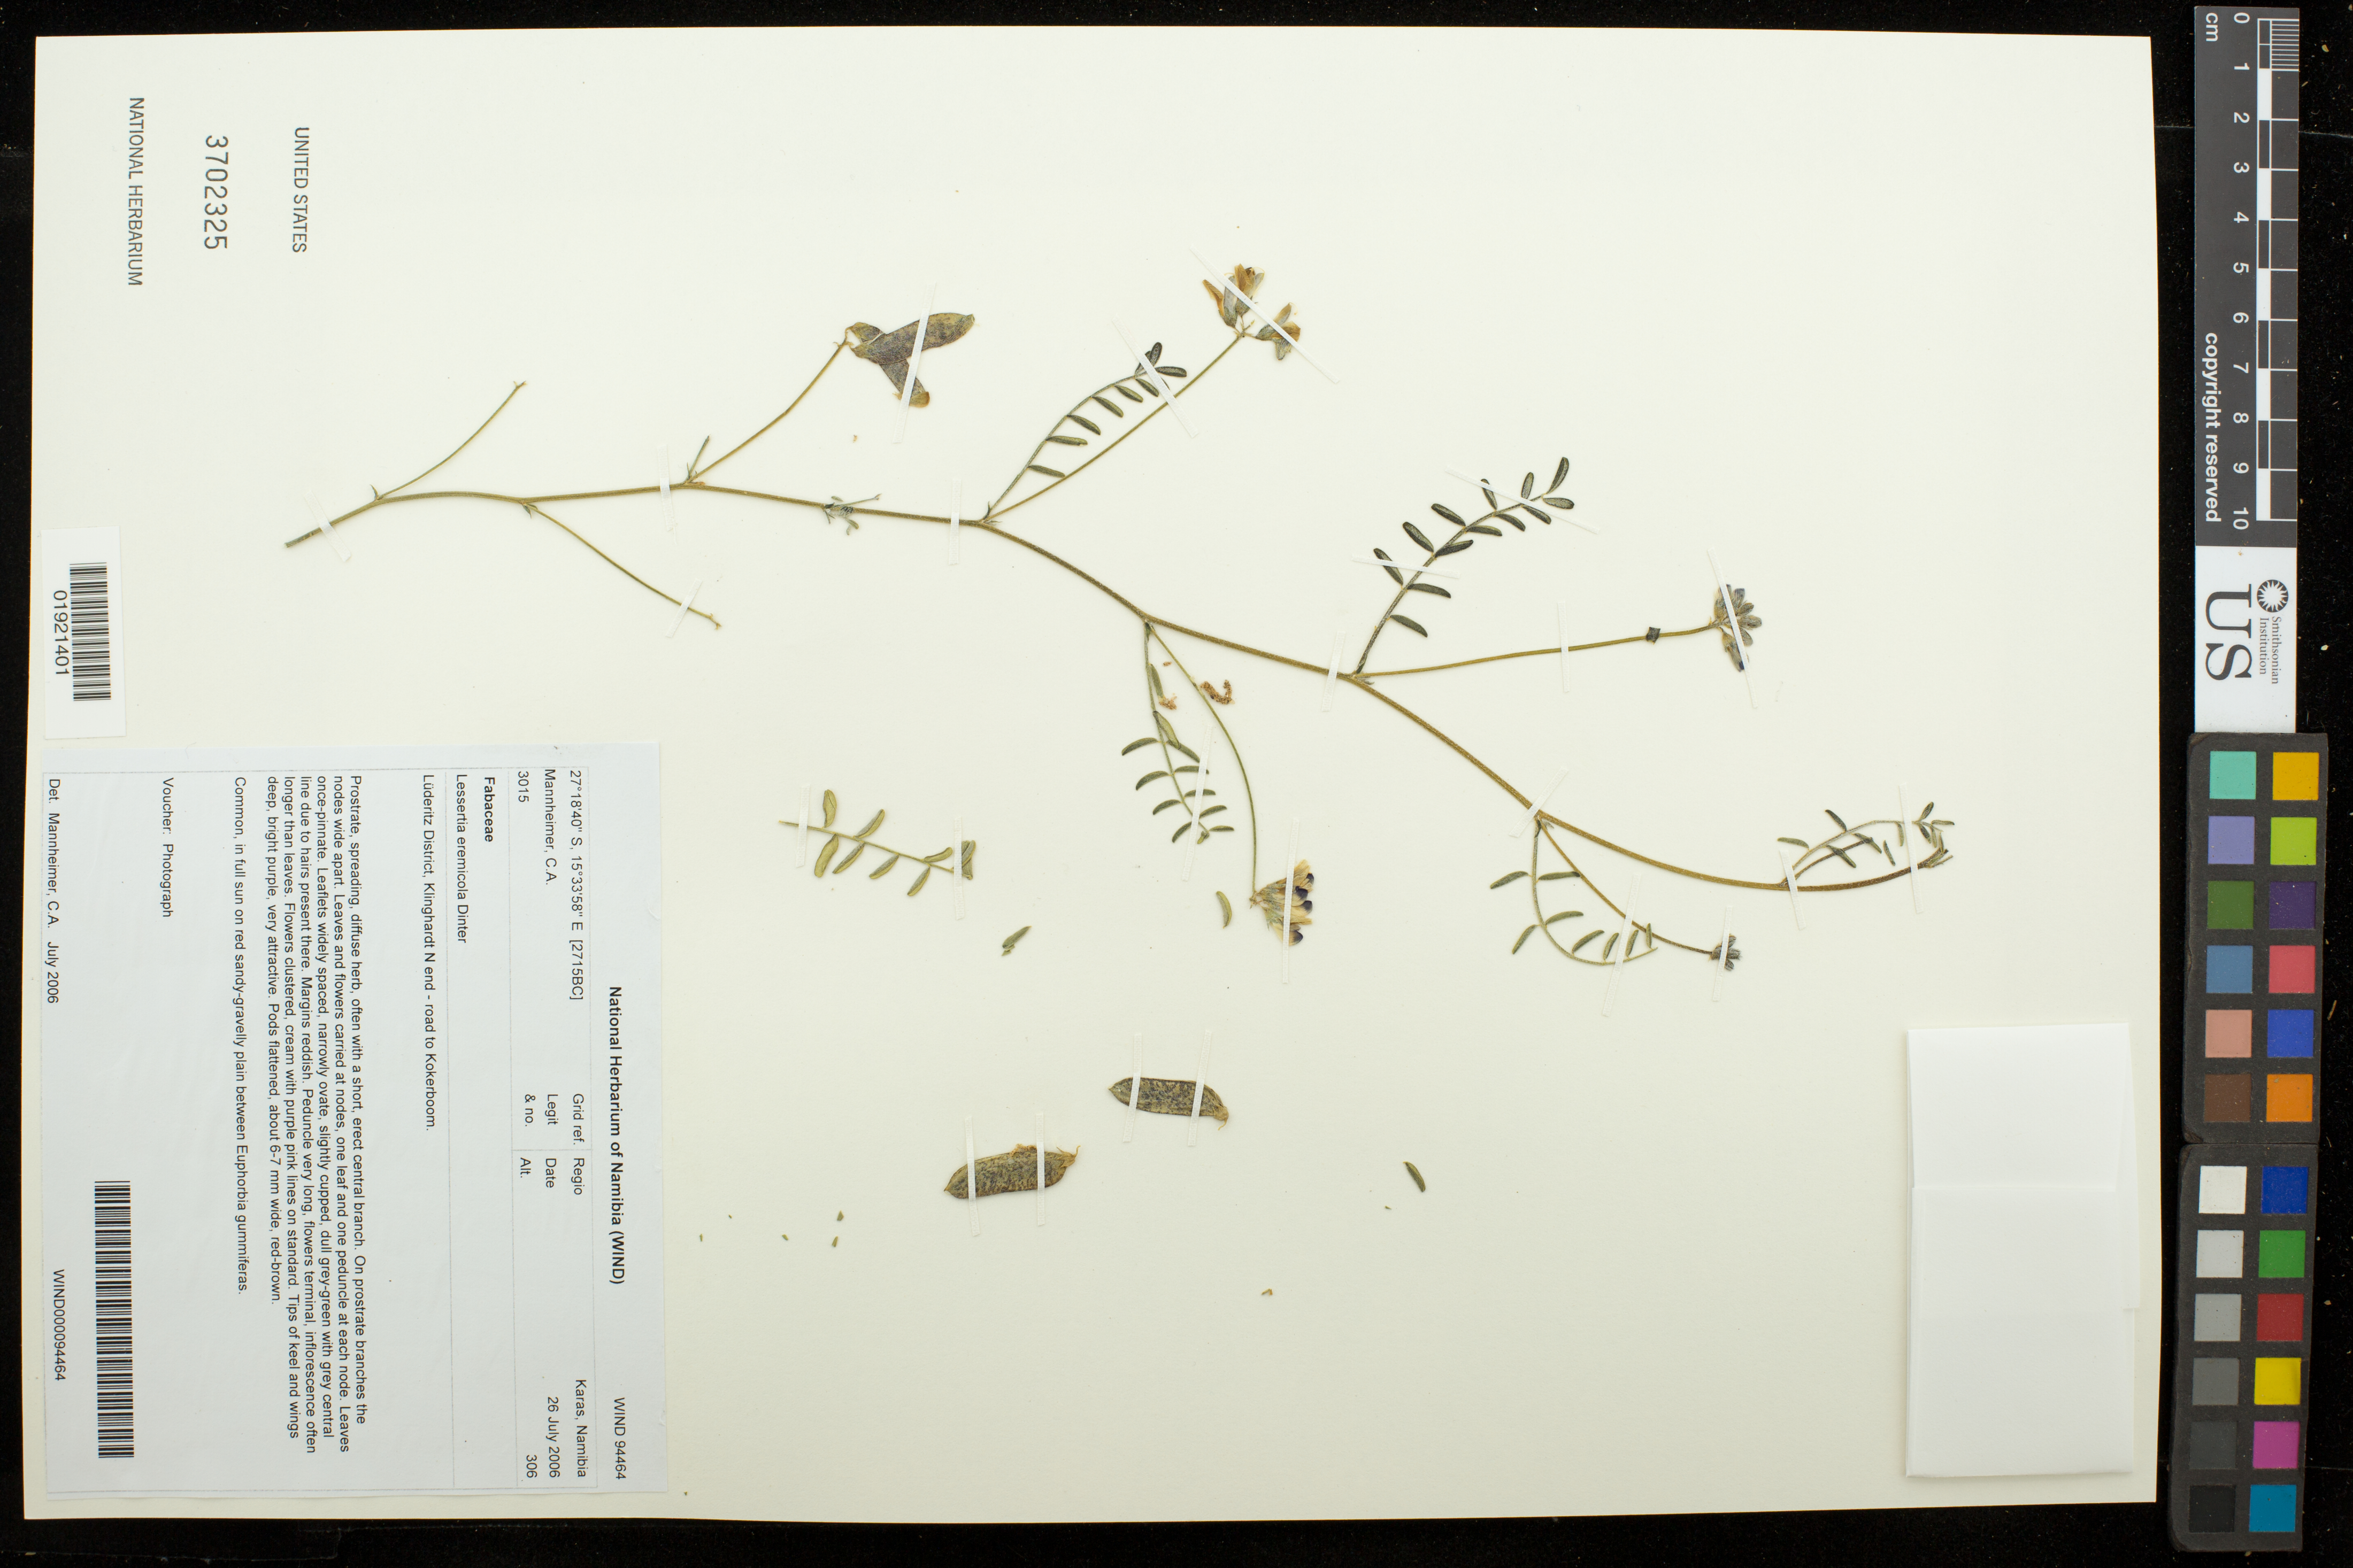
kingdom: Plantae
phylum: Tracheophyta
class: Magnoliopsida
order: Fabales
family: Fabaceae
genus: Lessertia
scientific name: Lessertia eremicola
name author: Dinter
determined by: Mannheimer, C. A.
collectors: C. A. Mannheimer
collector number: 3015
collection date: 2006-07-26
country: Namibia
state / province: Karas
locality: Luderitz District. Klinghardt N end - road to Kokerboom.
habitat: Common, in full sun on red sandy-gravelly plain between Euphorbia gummiferas.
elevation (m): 306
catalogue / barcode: US 3702325